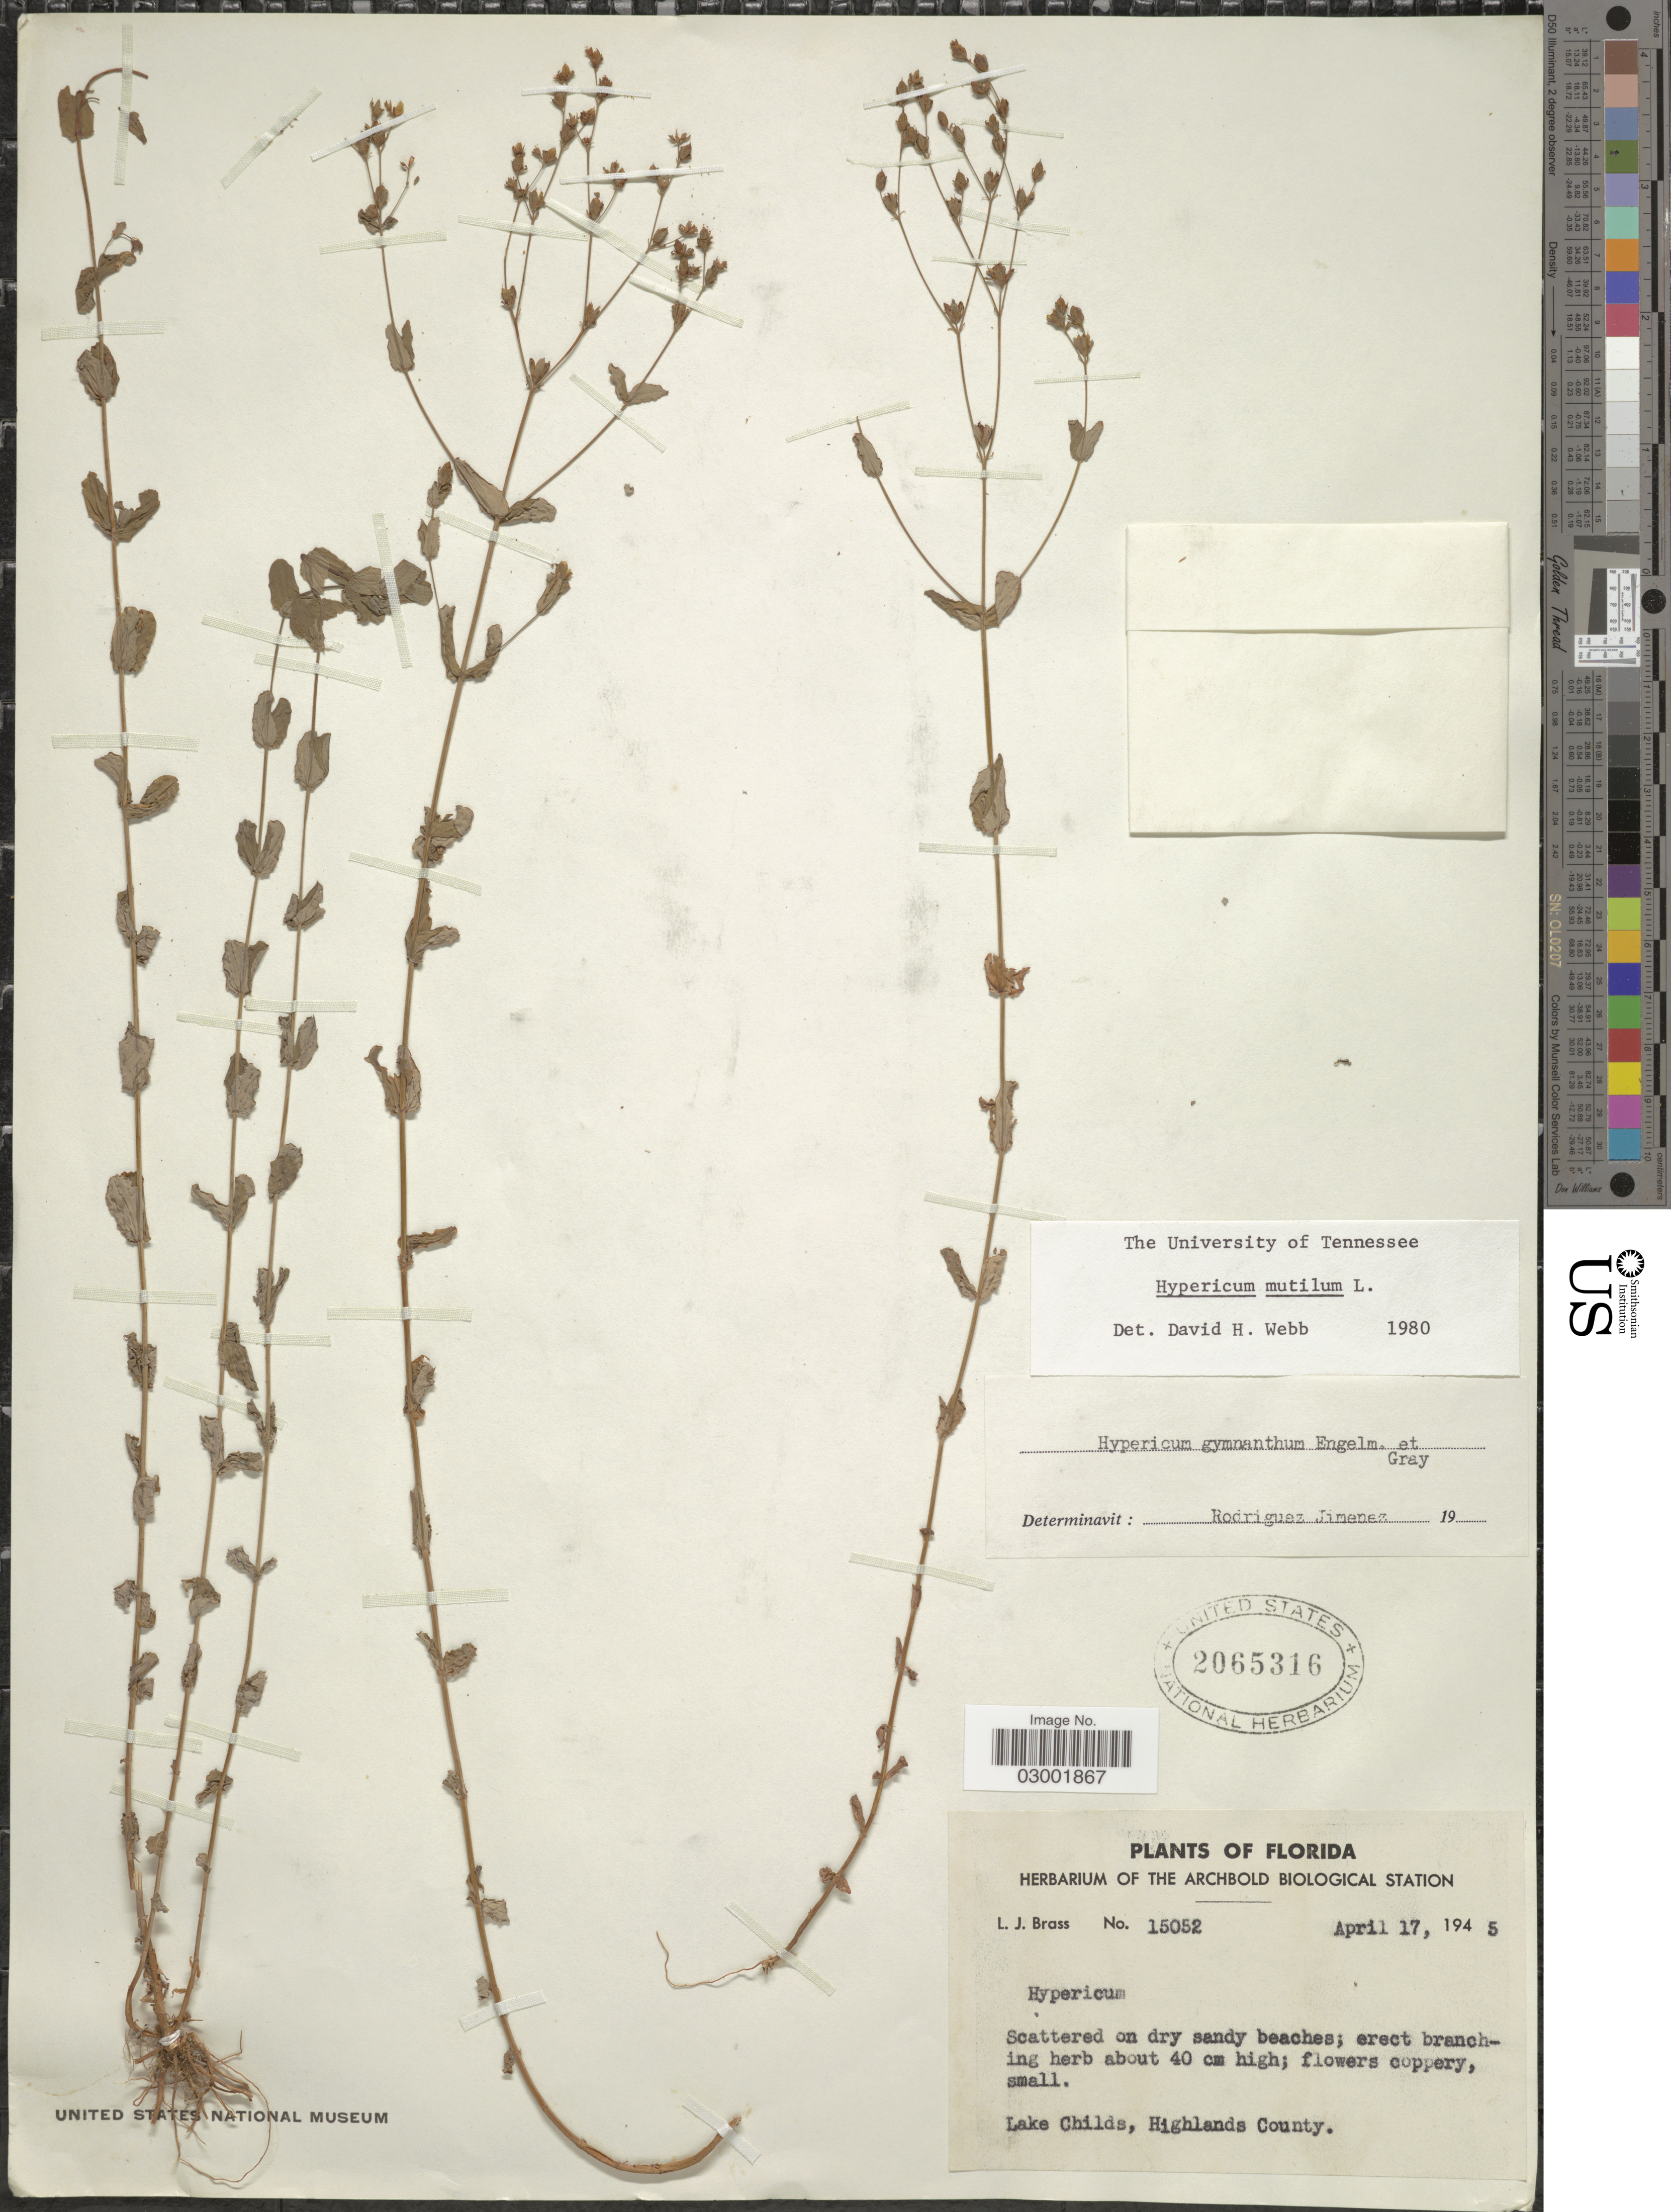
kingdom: Plantae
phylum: Tracheophyta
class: Magnoliopsida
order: Malpighiales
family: Hypericaceae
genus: Hypericum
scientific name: Hypericum mutilum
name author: L.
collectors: L. J. Brass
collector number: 15052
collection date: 1945-04-17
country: United States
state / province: Florida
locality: Lake Childs, Highlands County.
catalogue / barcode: US 2065316